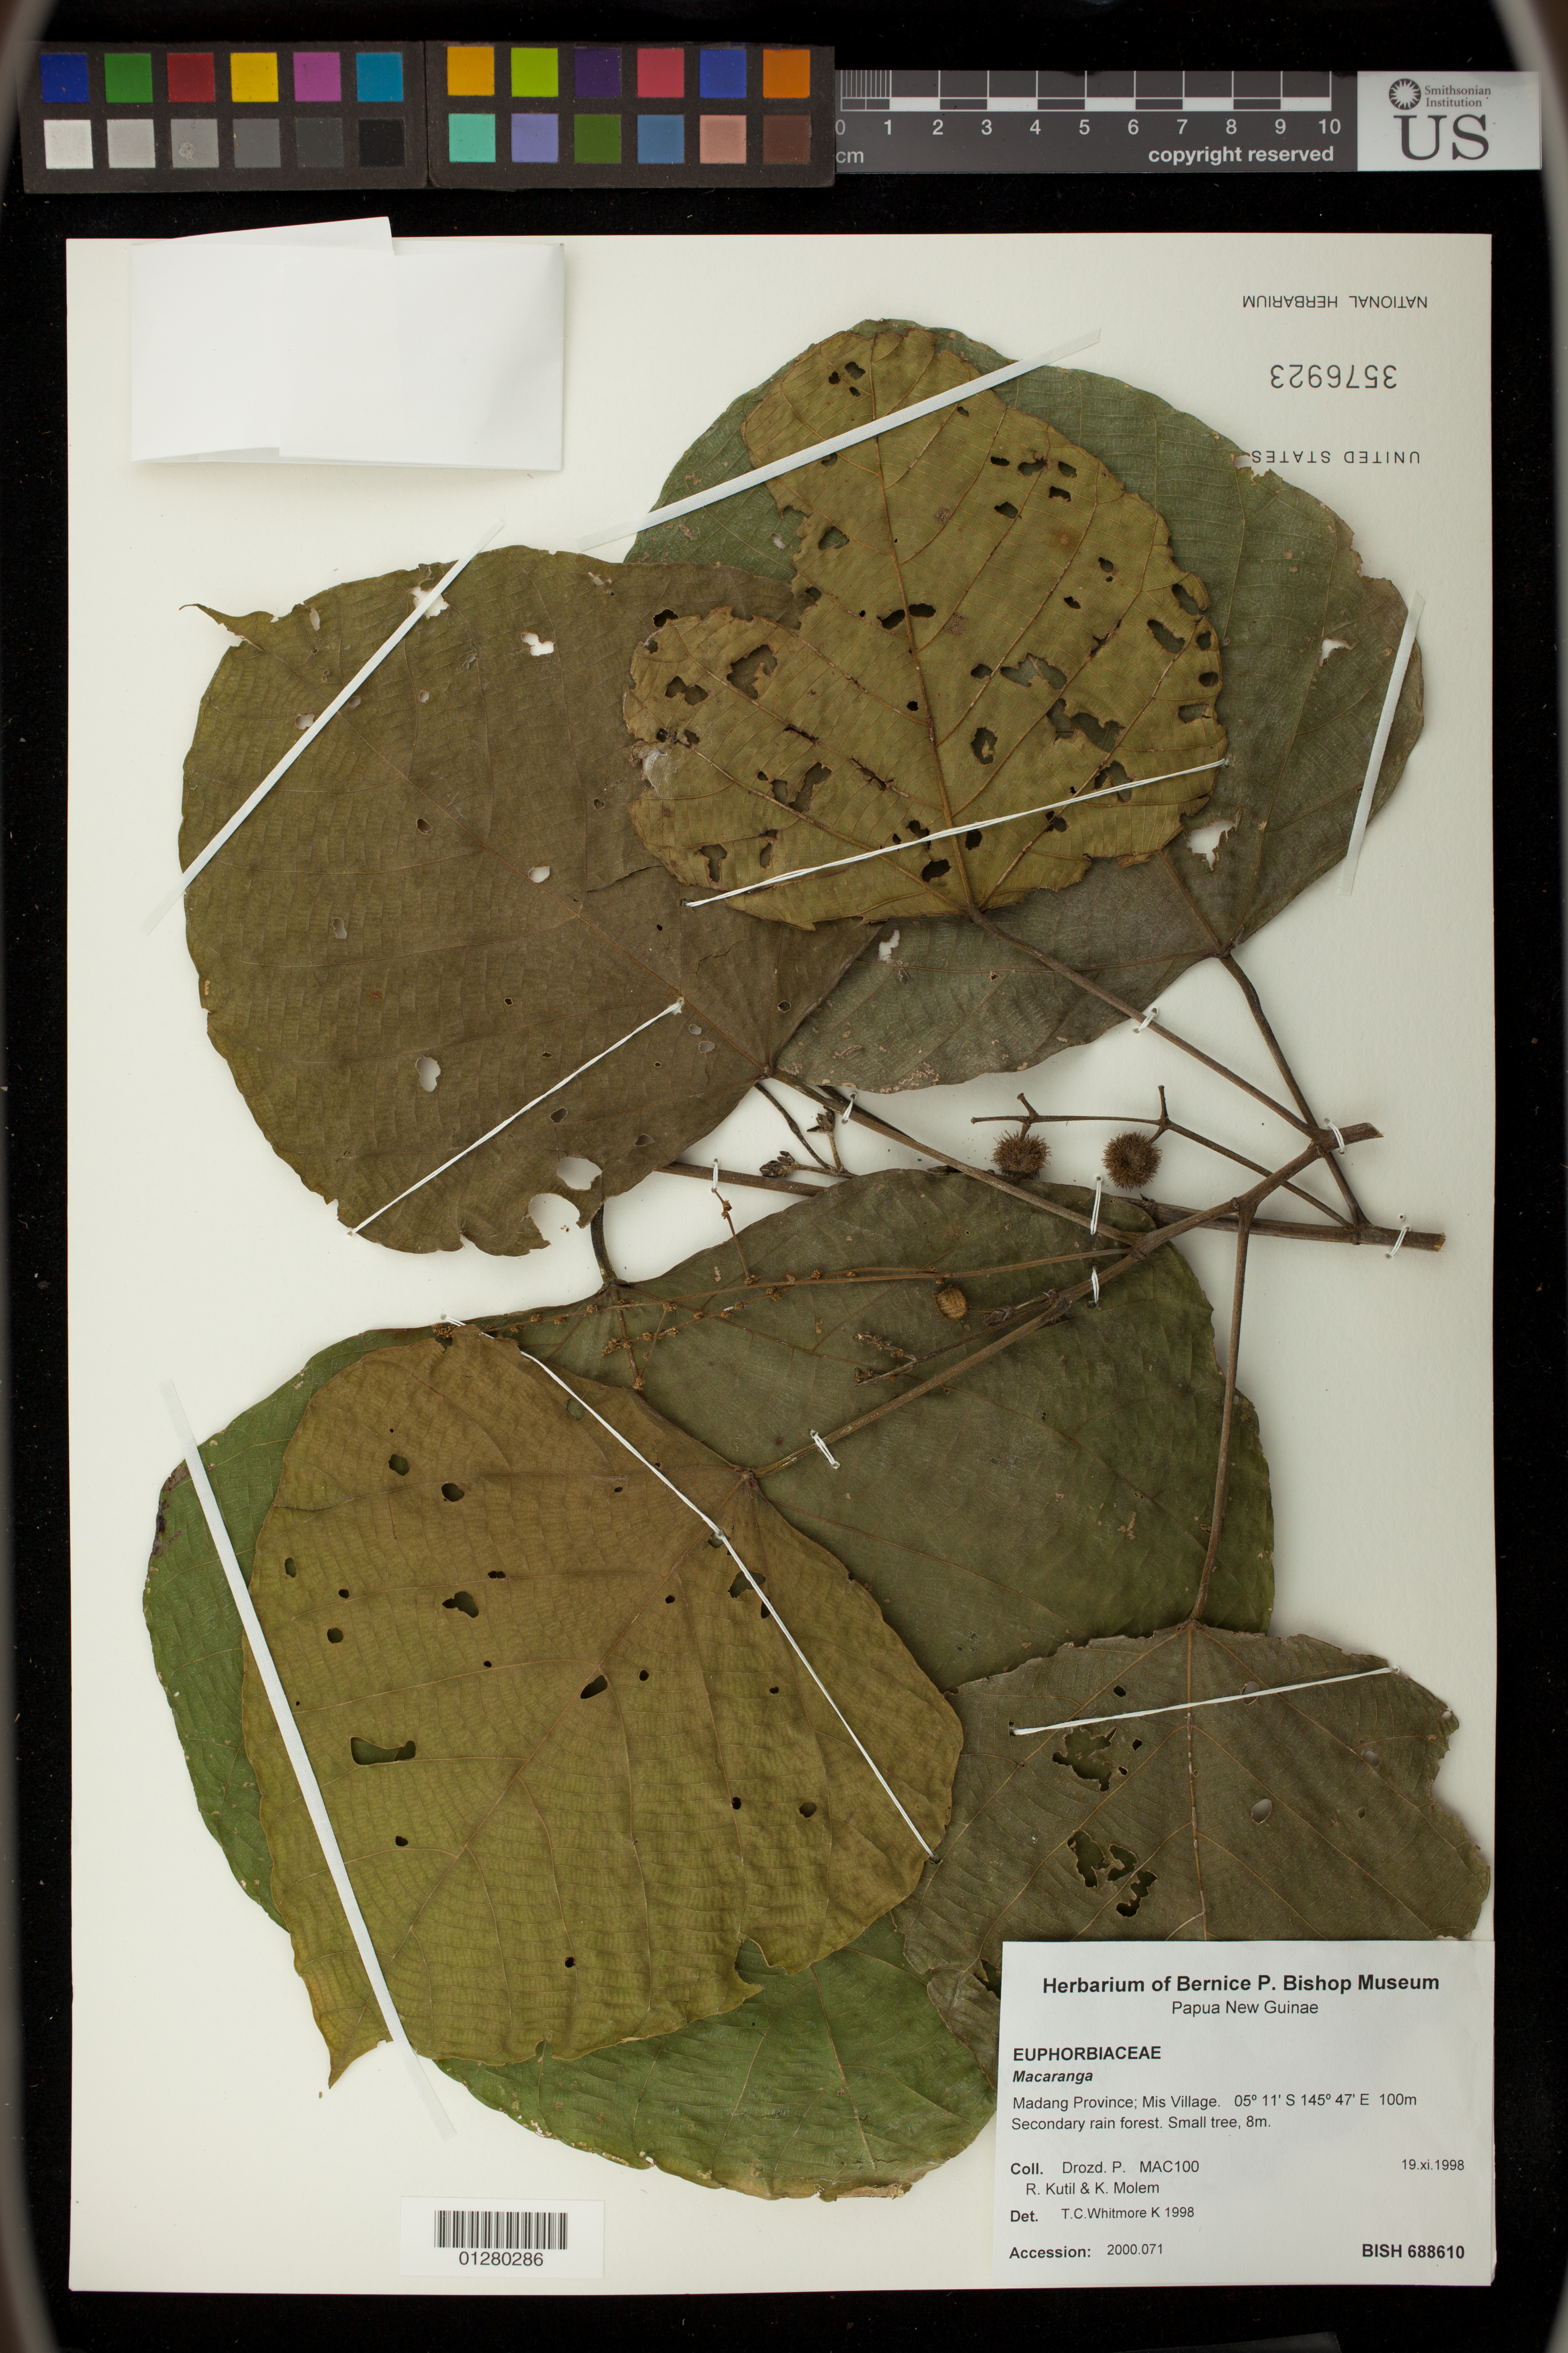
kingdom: Plantae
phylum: Tracheophyta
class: Magnoliopsida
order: Malpighiales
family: Euphorbiaceae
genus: Macaranga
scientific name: Macaranga sp.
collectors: P. Drozd, R. Kutil & K. Molem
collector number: MAC100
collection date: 1998-11-19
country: Papua New Guinea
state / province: Madang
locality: Mis Village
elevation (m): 100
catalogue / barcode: US 3576923